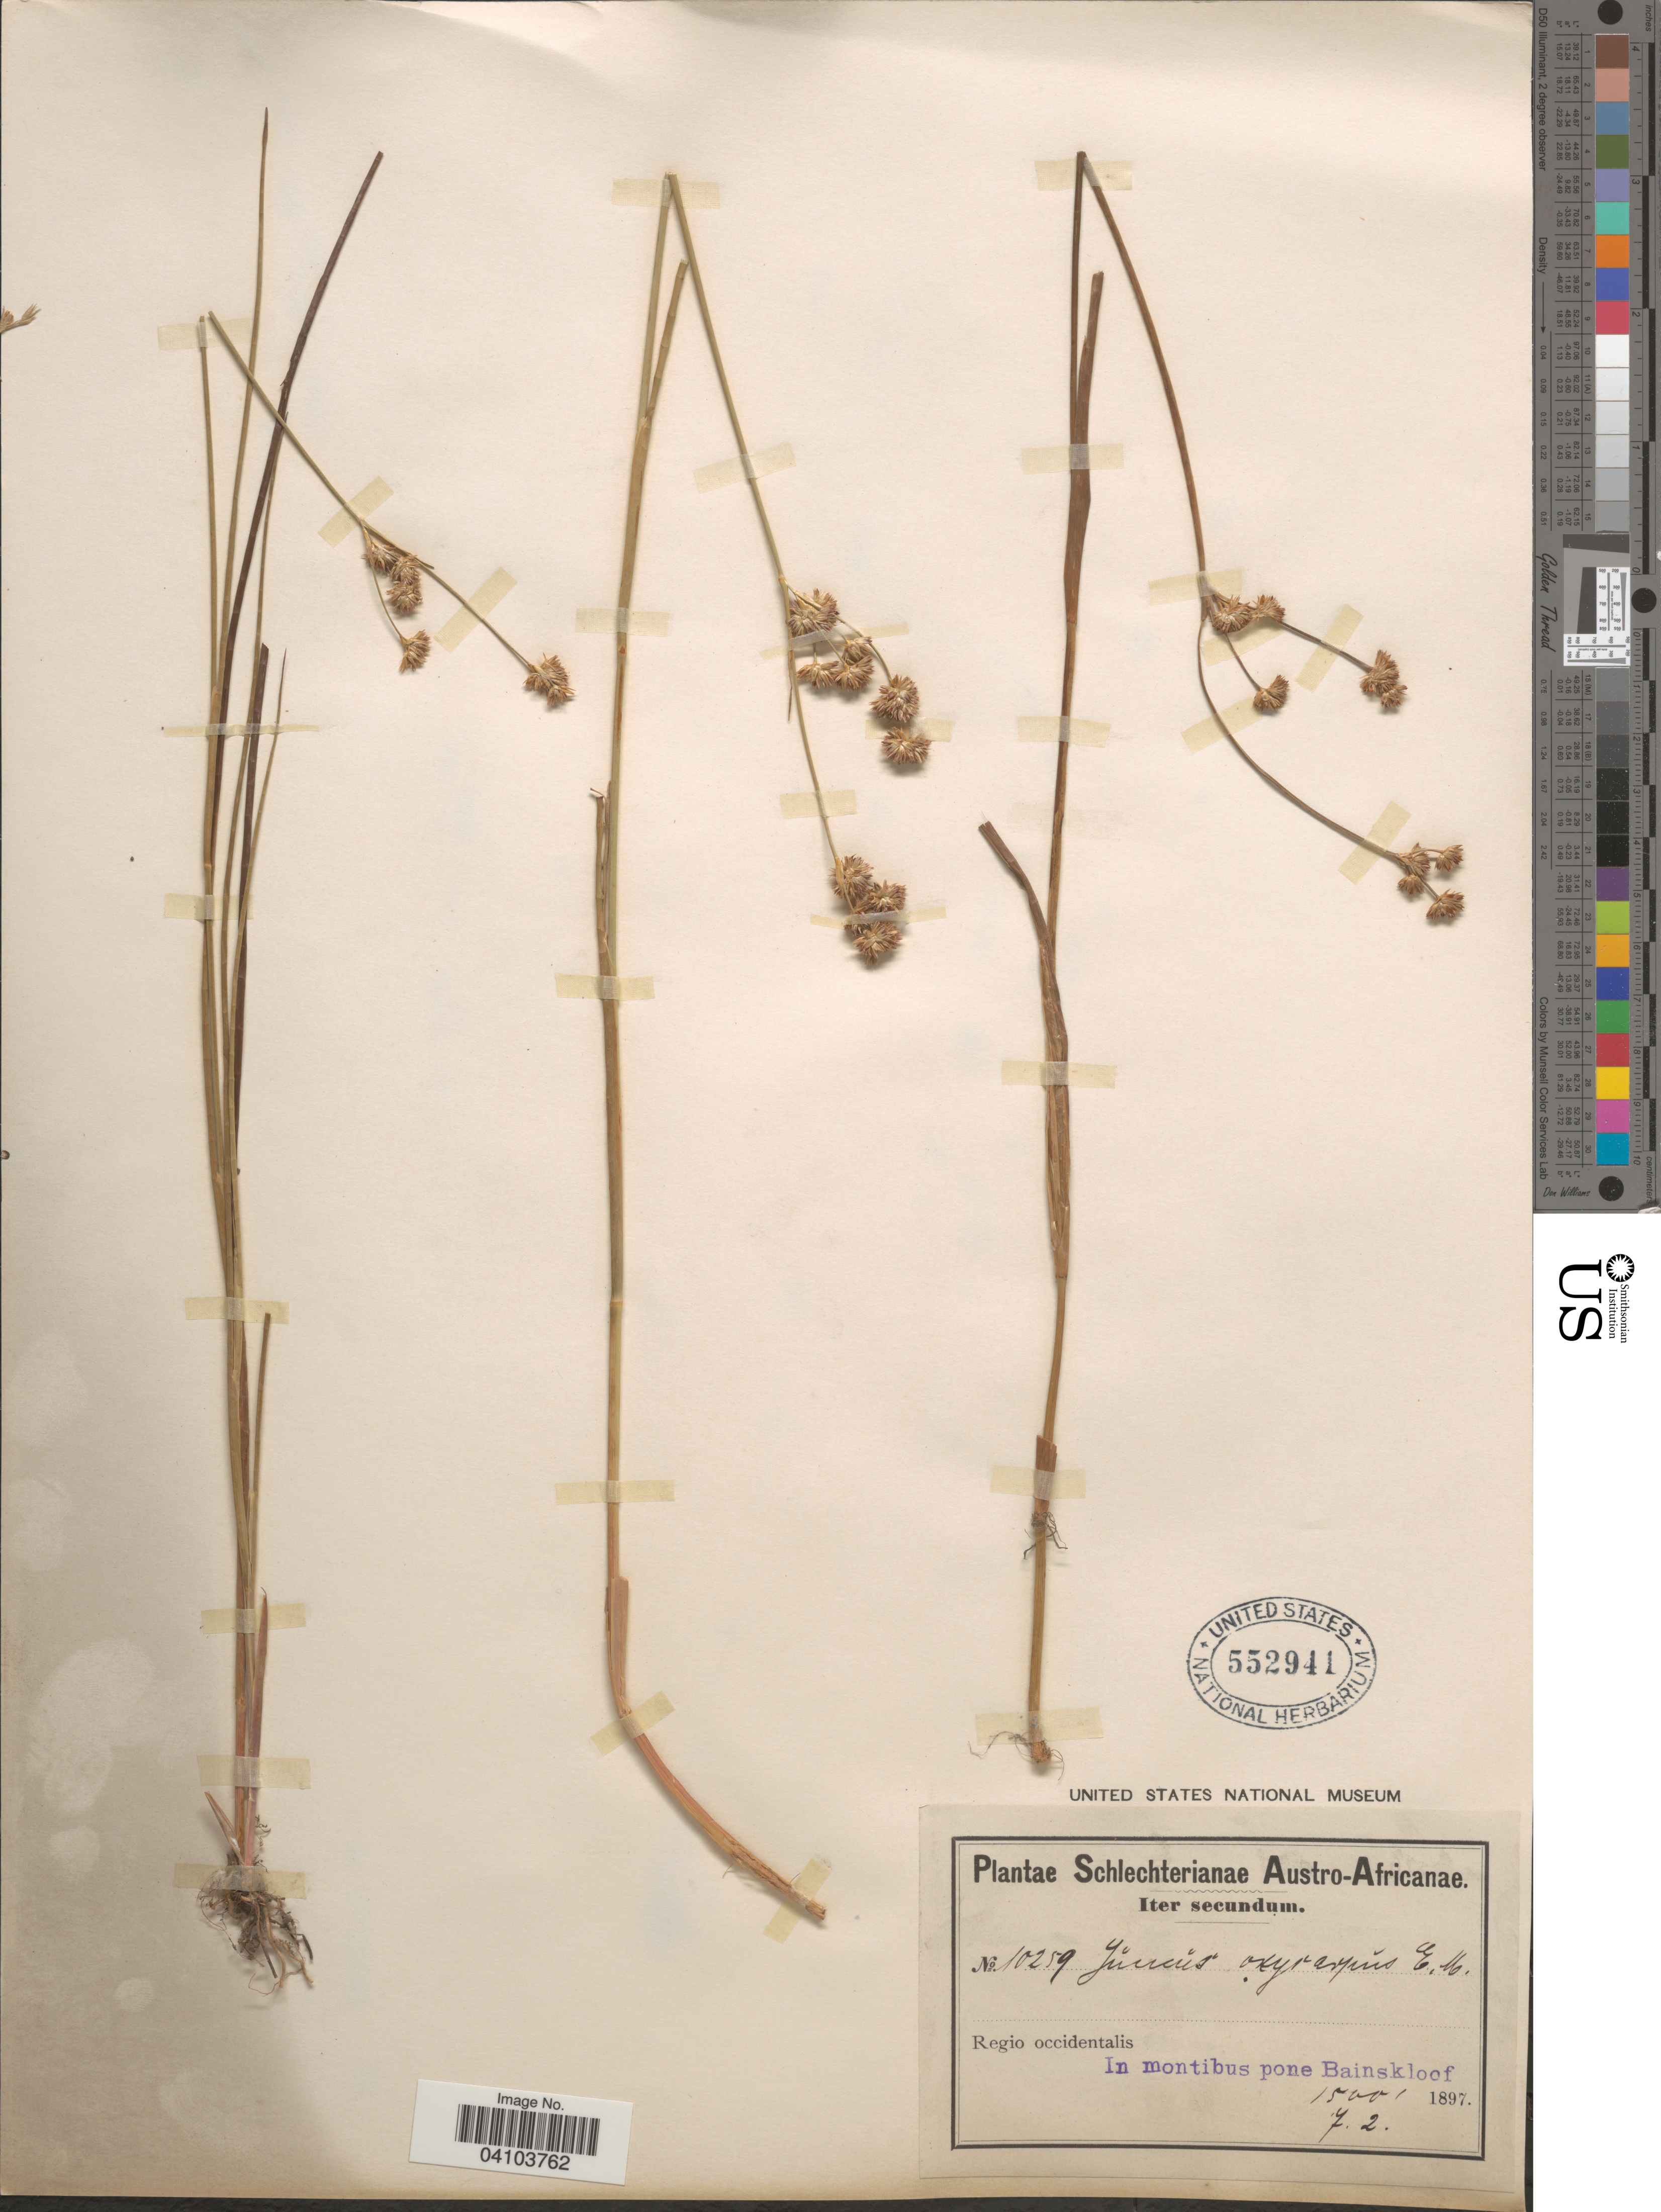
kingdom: Plantae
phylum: Tracheophyta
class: Liliopsida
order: Poales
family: Juncaceae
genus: Juncus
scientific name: Juncus oxycarpus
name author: E. Mey.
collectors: Schlechter, --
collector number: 10259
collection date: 1897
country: South Africa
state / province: Western Cape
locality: Austro-Africanae. Iter secundum. Regio occidentalis. In montibus pone Bainskloof.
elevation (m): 457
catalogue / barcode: US 552941